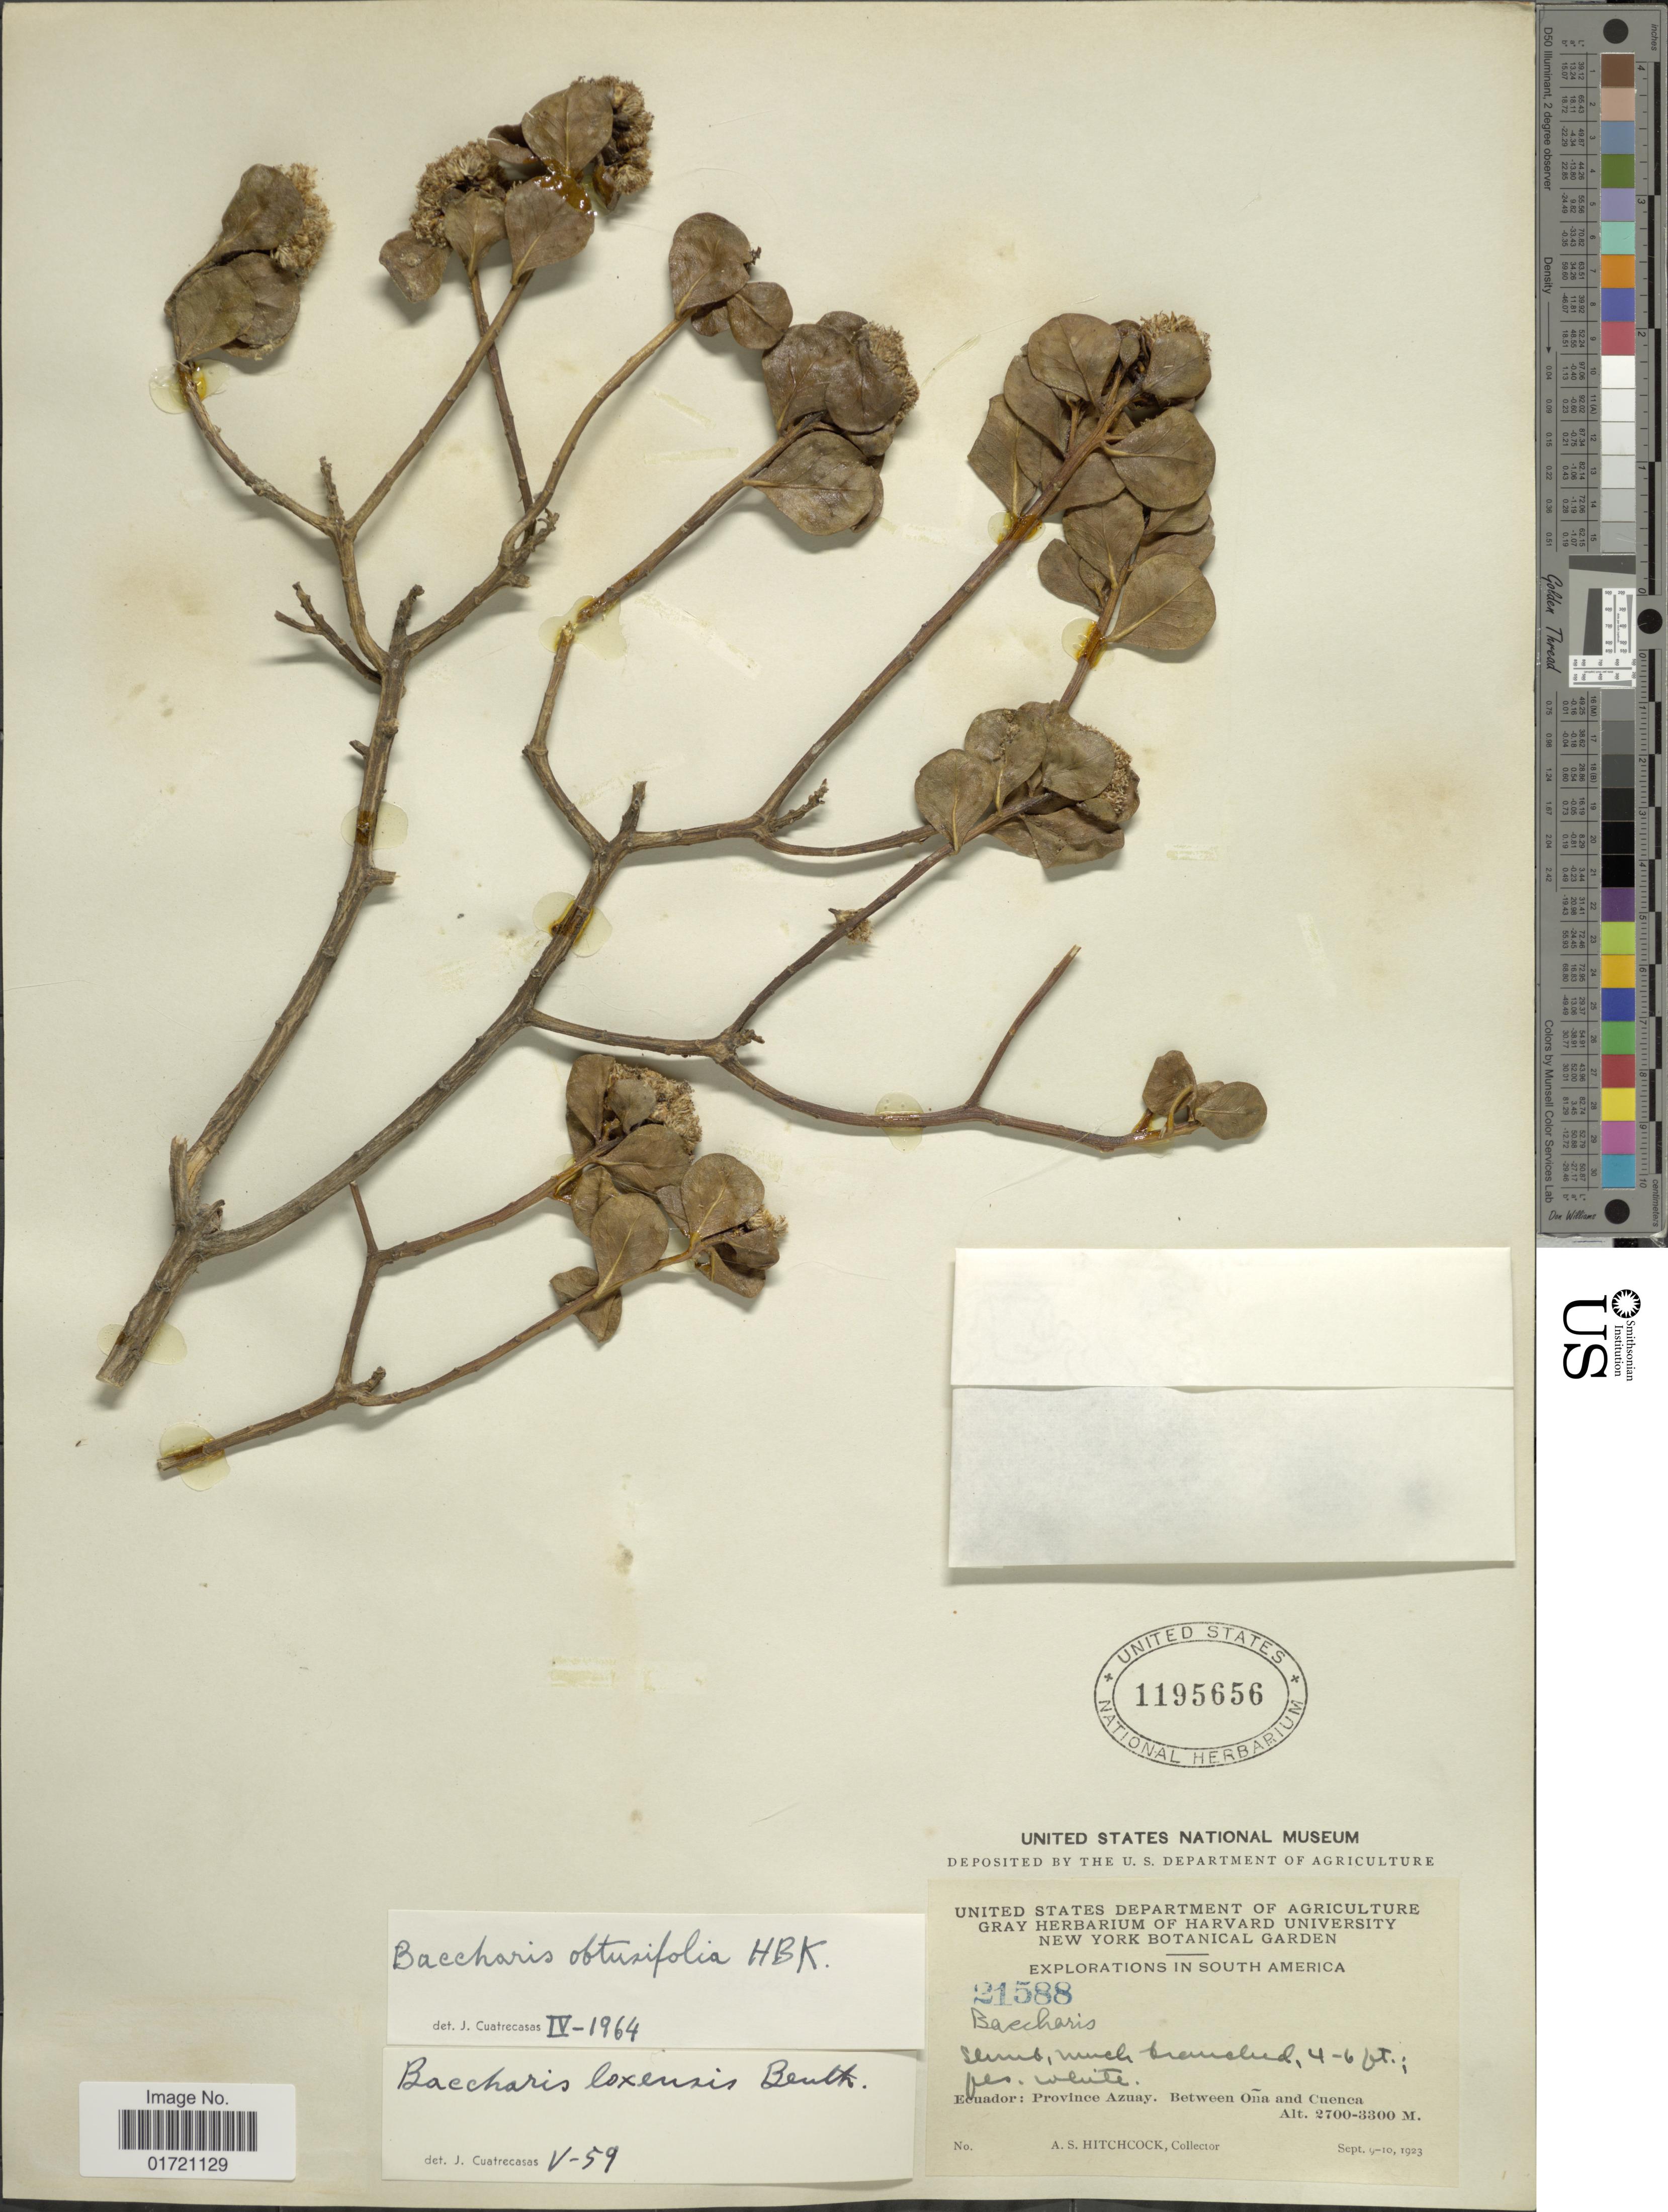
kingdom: Plantae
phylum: Tracheophyta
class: Magnoliopsida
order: Asterales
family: Asteraceae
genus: Baccharis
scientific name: Baccharis obtusifolia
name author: Kunth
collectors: A. S. Hitchcock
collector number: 21588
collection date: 1923-09-09/1923-09-10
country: Ecuador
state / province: Azuay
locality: Ecuador: Province Azuay. Between Oña and Cuenca.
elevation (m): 2700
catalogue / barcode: US 1195656